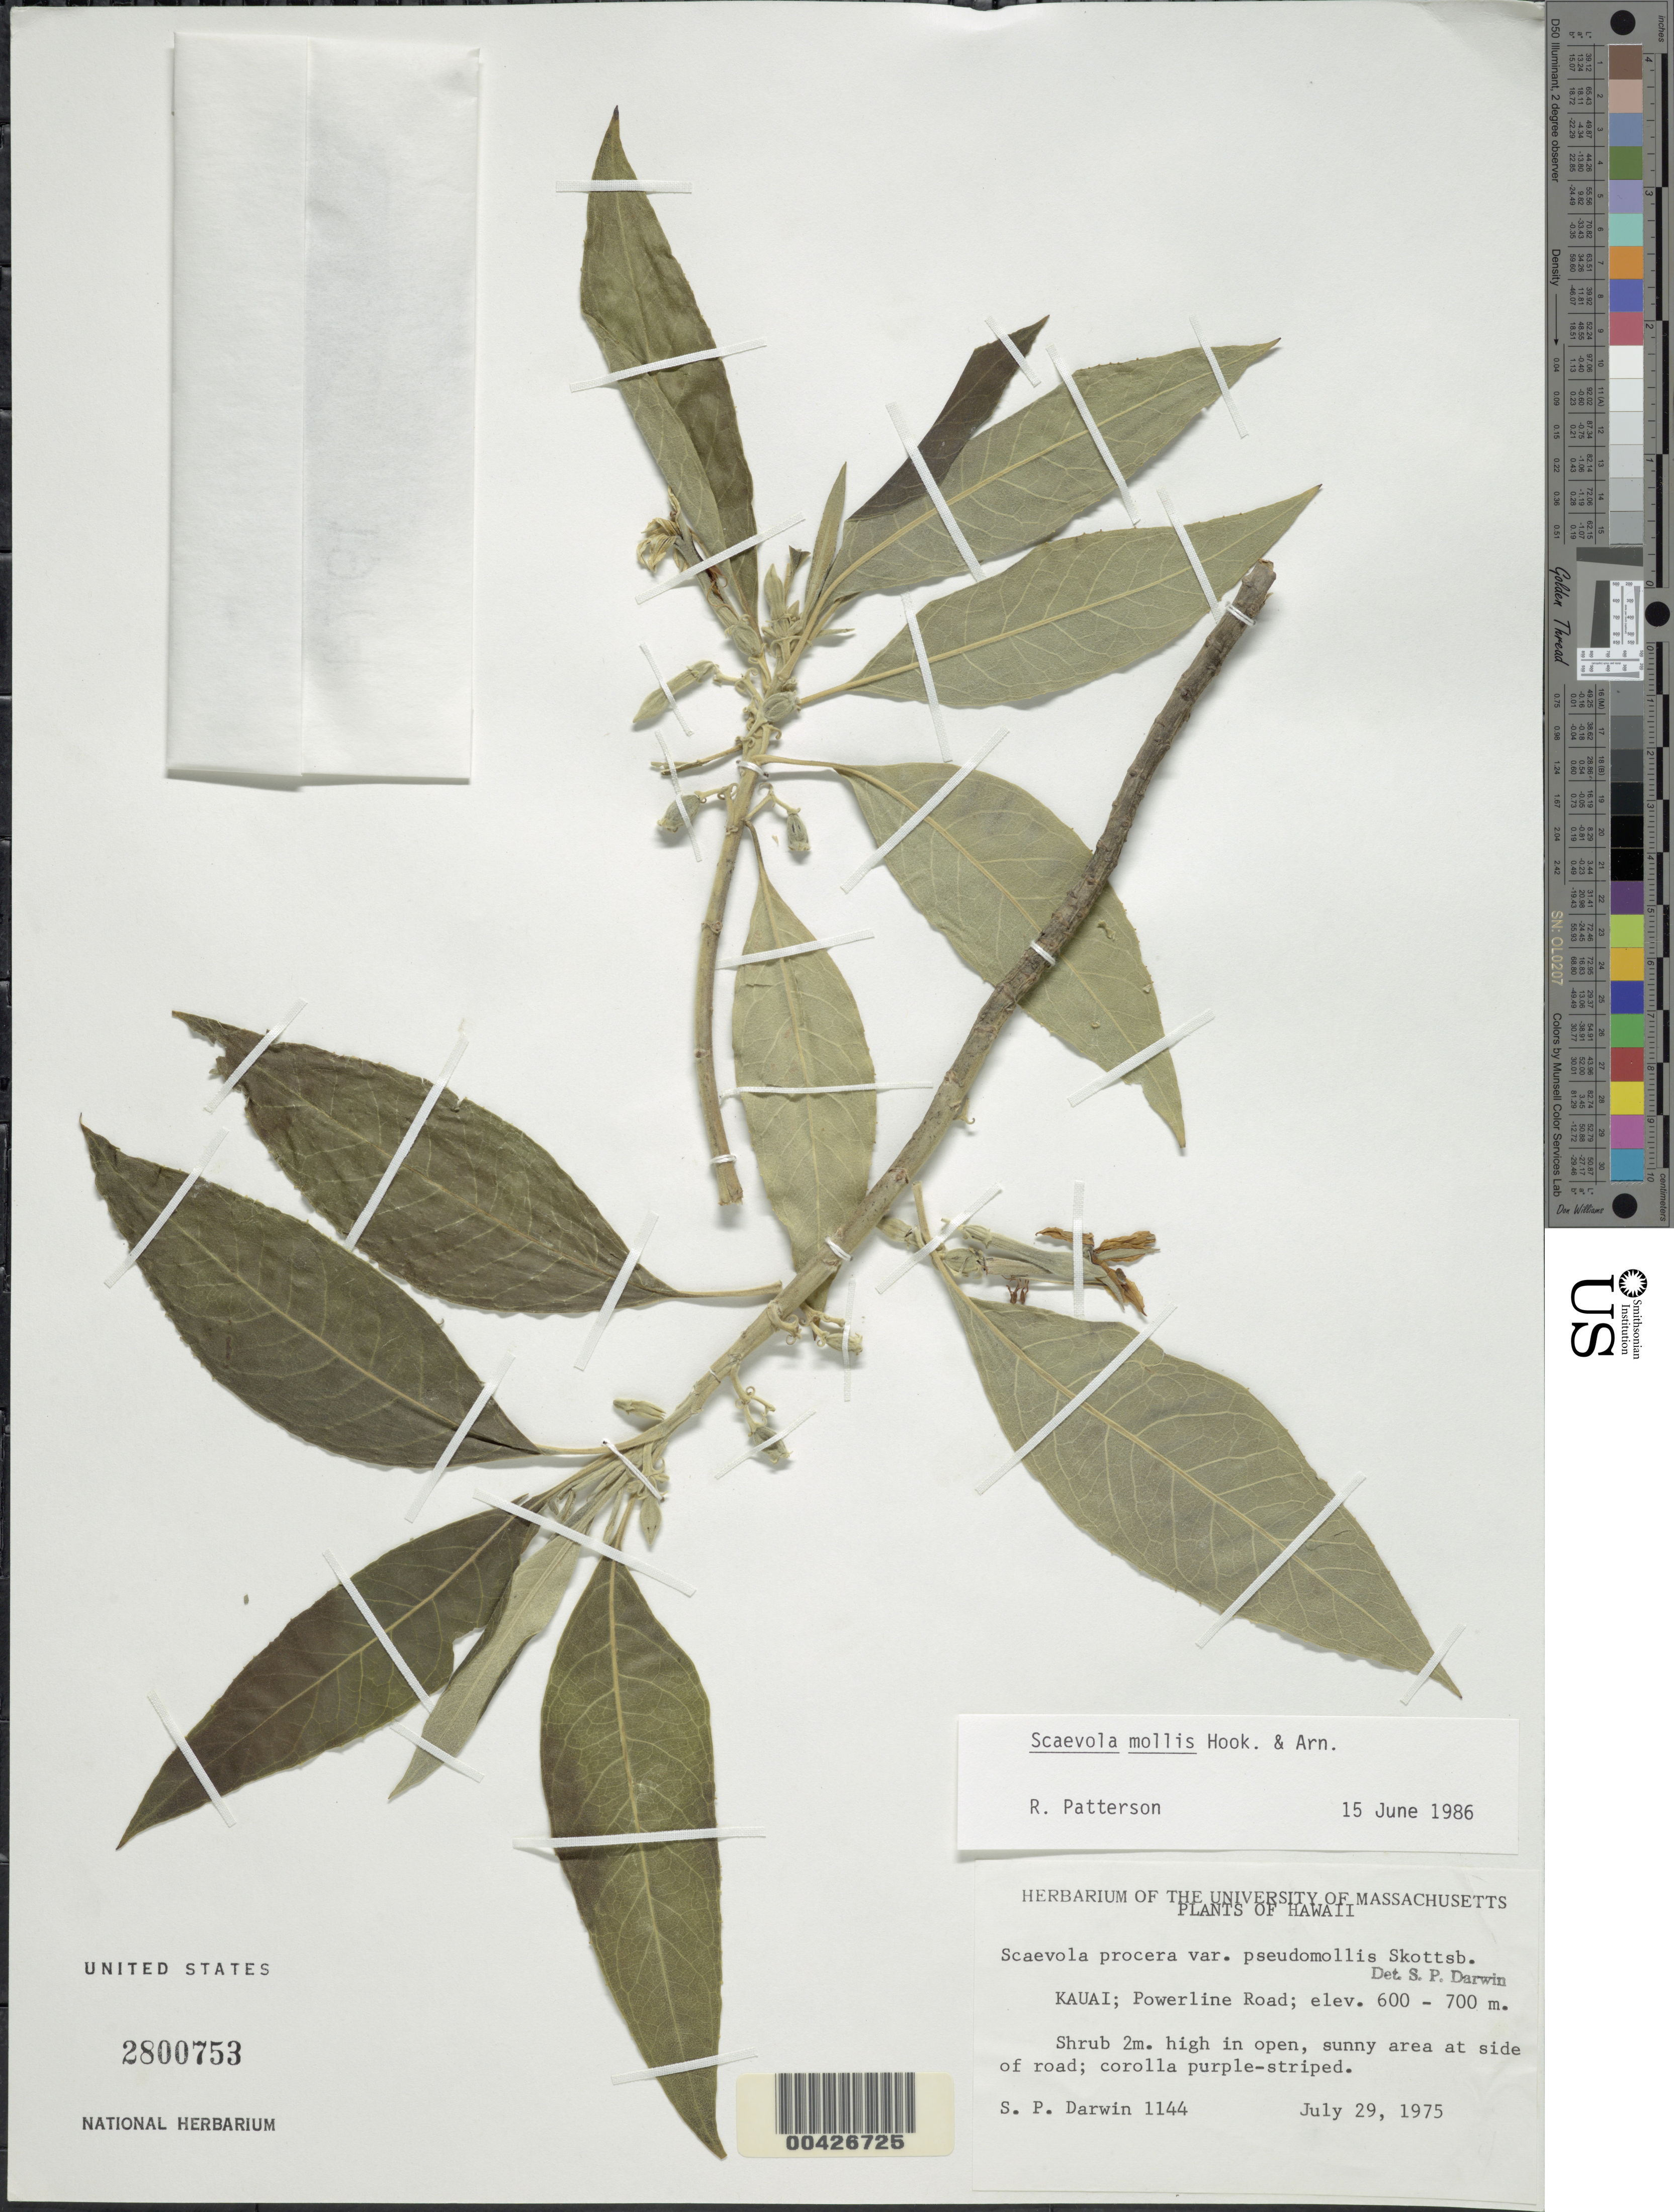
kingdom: Plantae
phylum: Tracheophyta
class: Magnoliopsida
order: Asterales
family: Goodeniaceae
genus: Scaevola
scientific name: Scaevola mollis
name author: Hook. & Arn.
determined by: Patterson, R.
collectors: S. P. Darwin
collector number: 1144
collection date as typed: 29 Jul 1975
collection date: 1975-07-29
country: United States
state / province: Hawaii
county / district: Kauai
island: Kaua'i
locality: Powerline Rd.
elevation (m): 600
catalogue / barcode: US 2800753